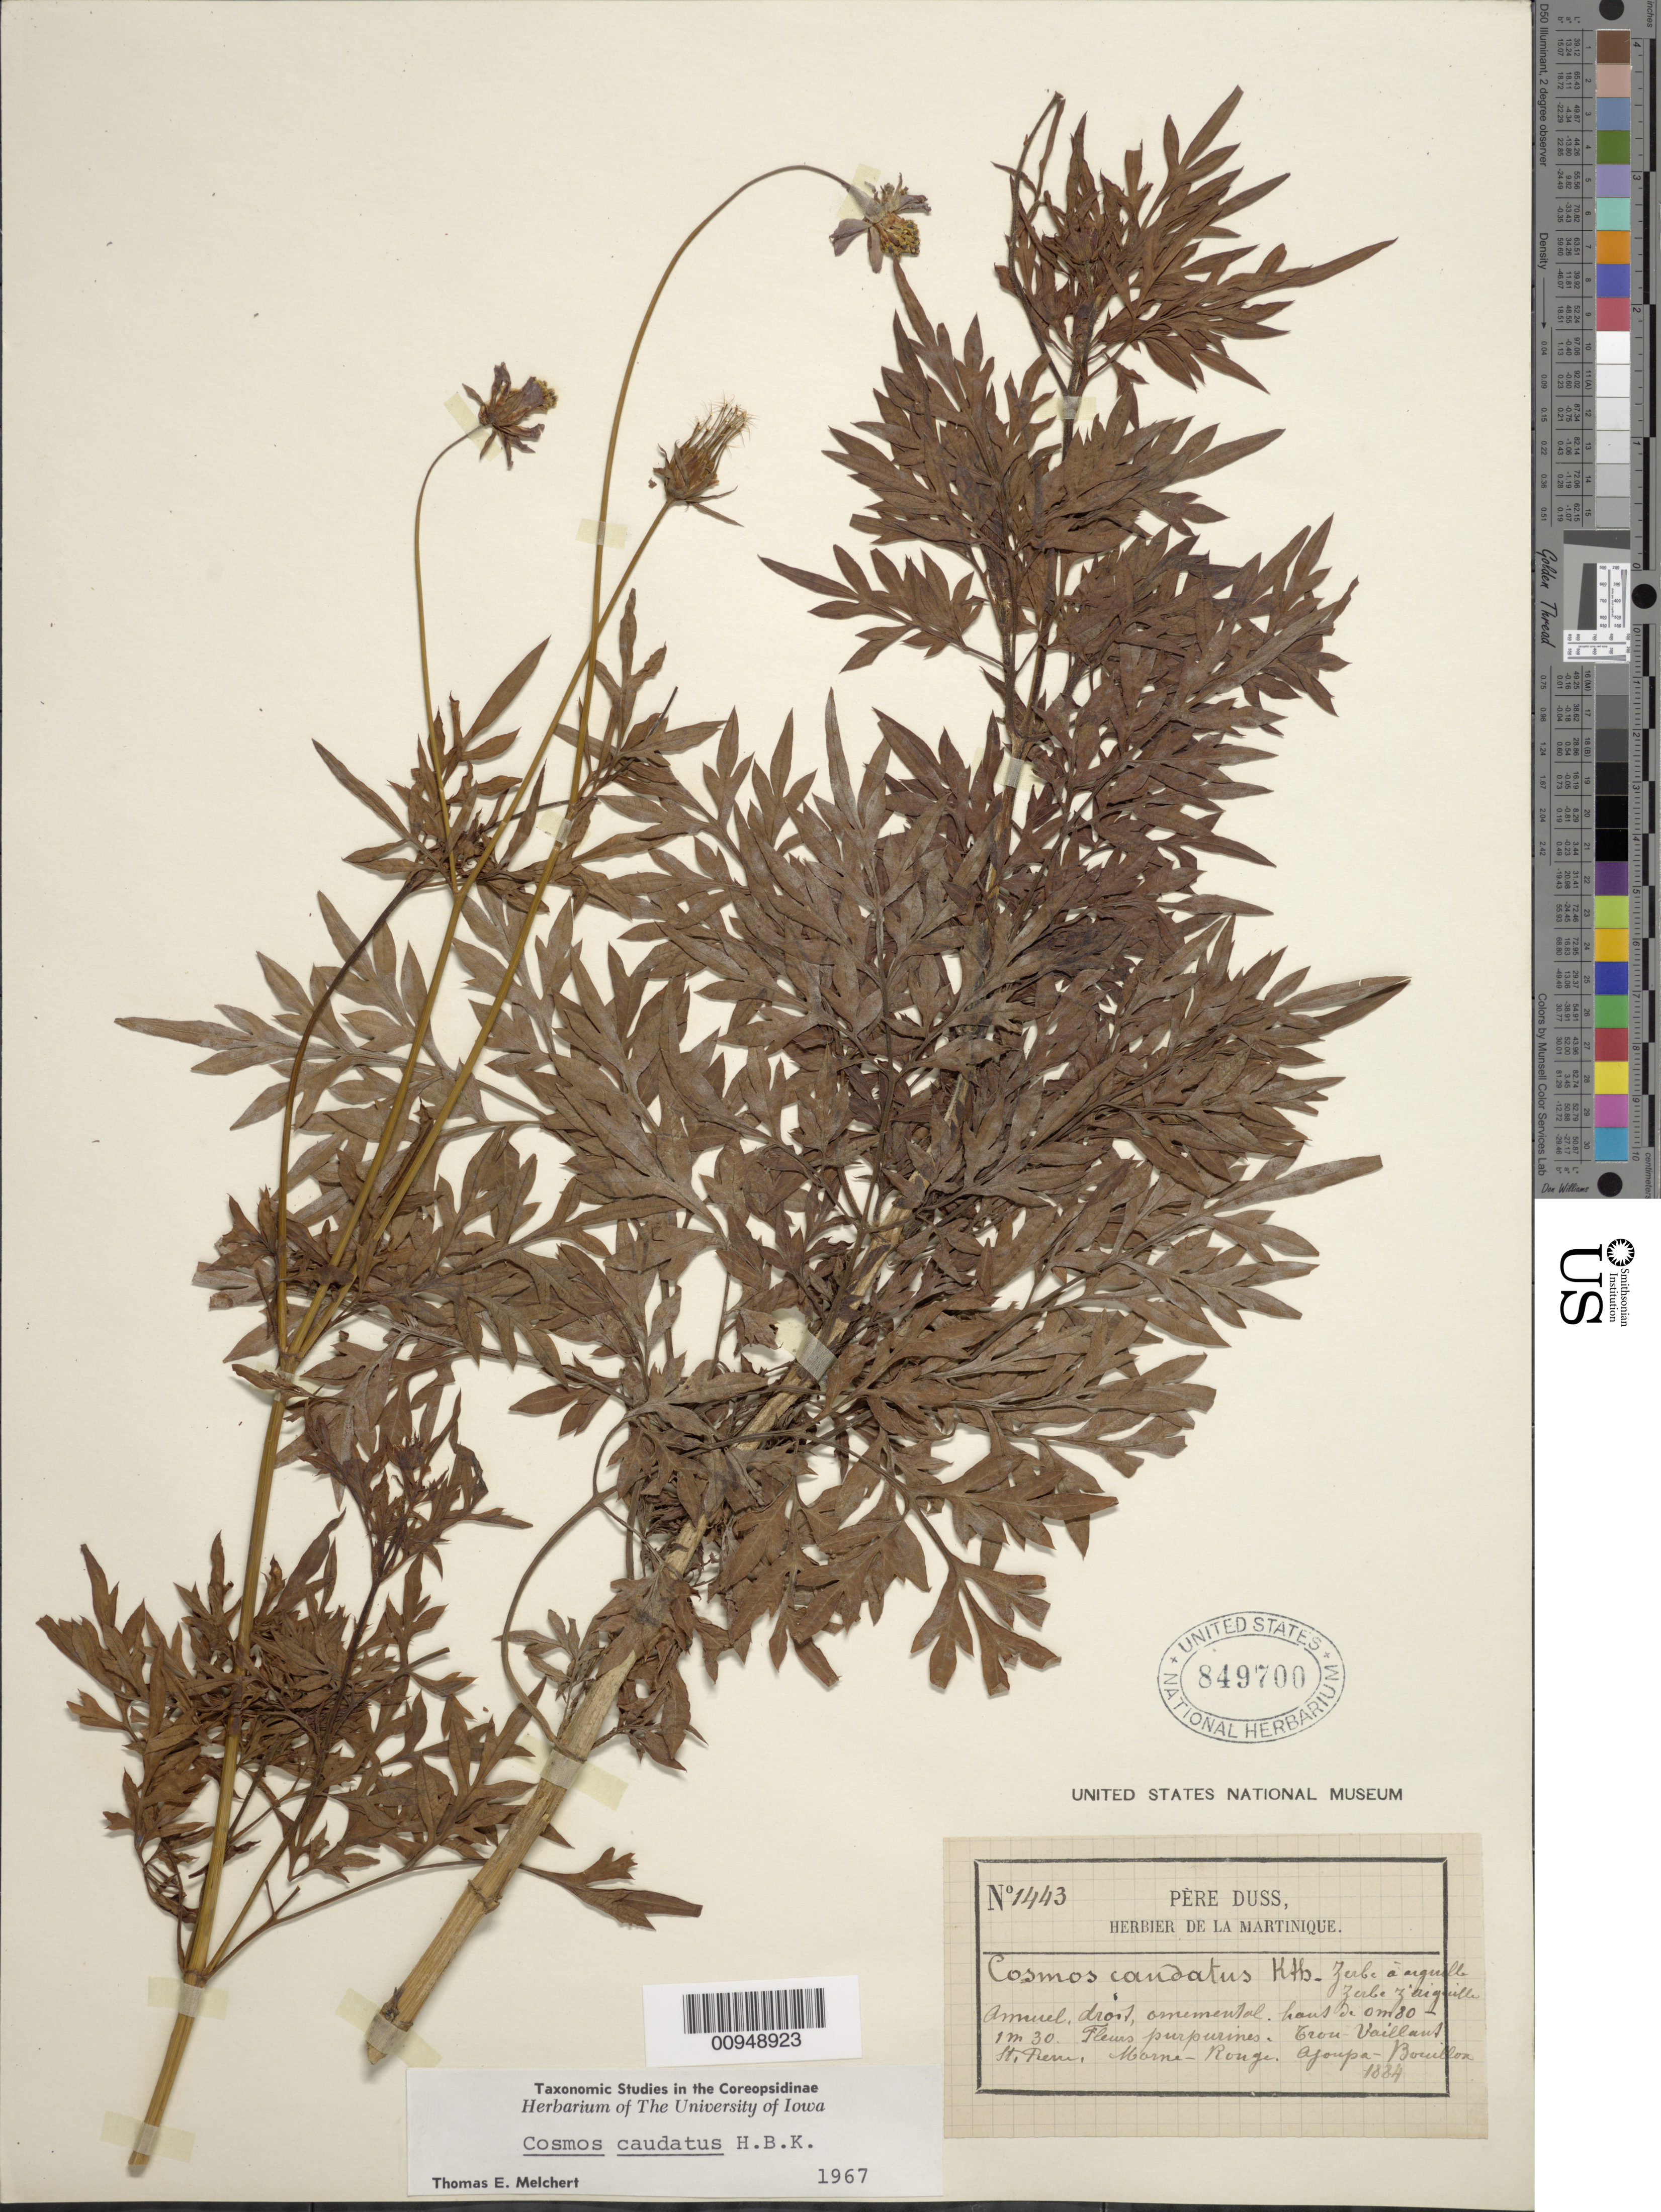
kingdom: Plantae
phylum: Tracheophyta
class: Magnoliopsida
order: Asterales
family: Asteraceae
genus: Cosmos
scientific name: Cosmos caudatus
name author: Kunth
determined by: Melchert, T. E.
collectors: Père Duss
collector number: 1443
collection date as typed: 1884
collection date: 1884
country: Martinique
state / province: Saint-Pierre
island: Martinique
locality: Trou Vaillant, Morne Rouge, "Ajoupa-Bouillon"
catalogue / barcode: US 849700